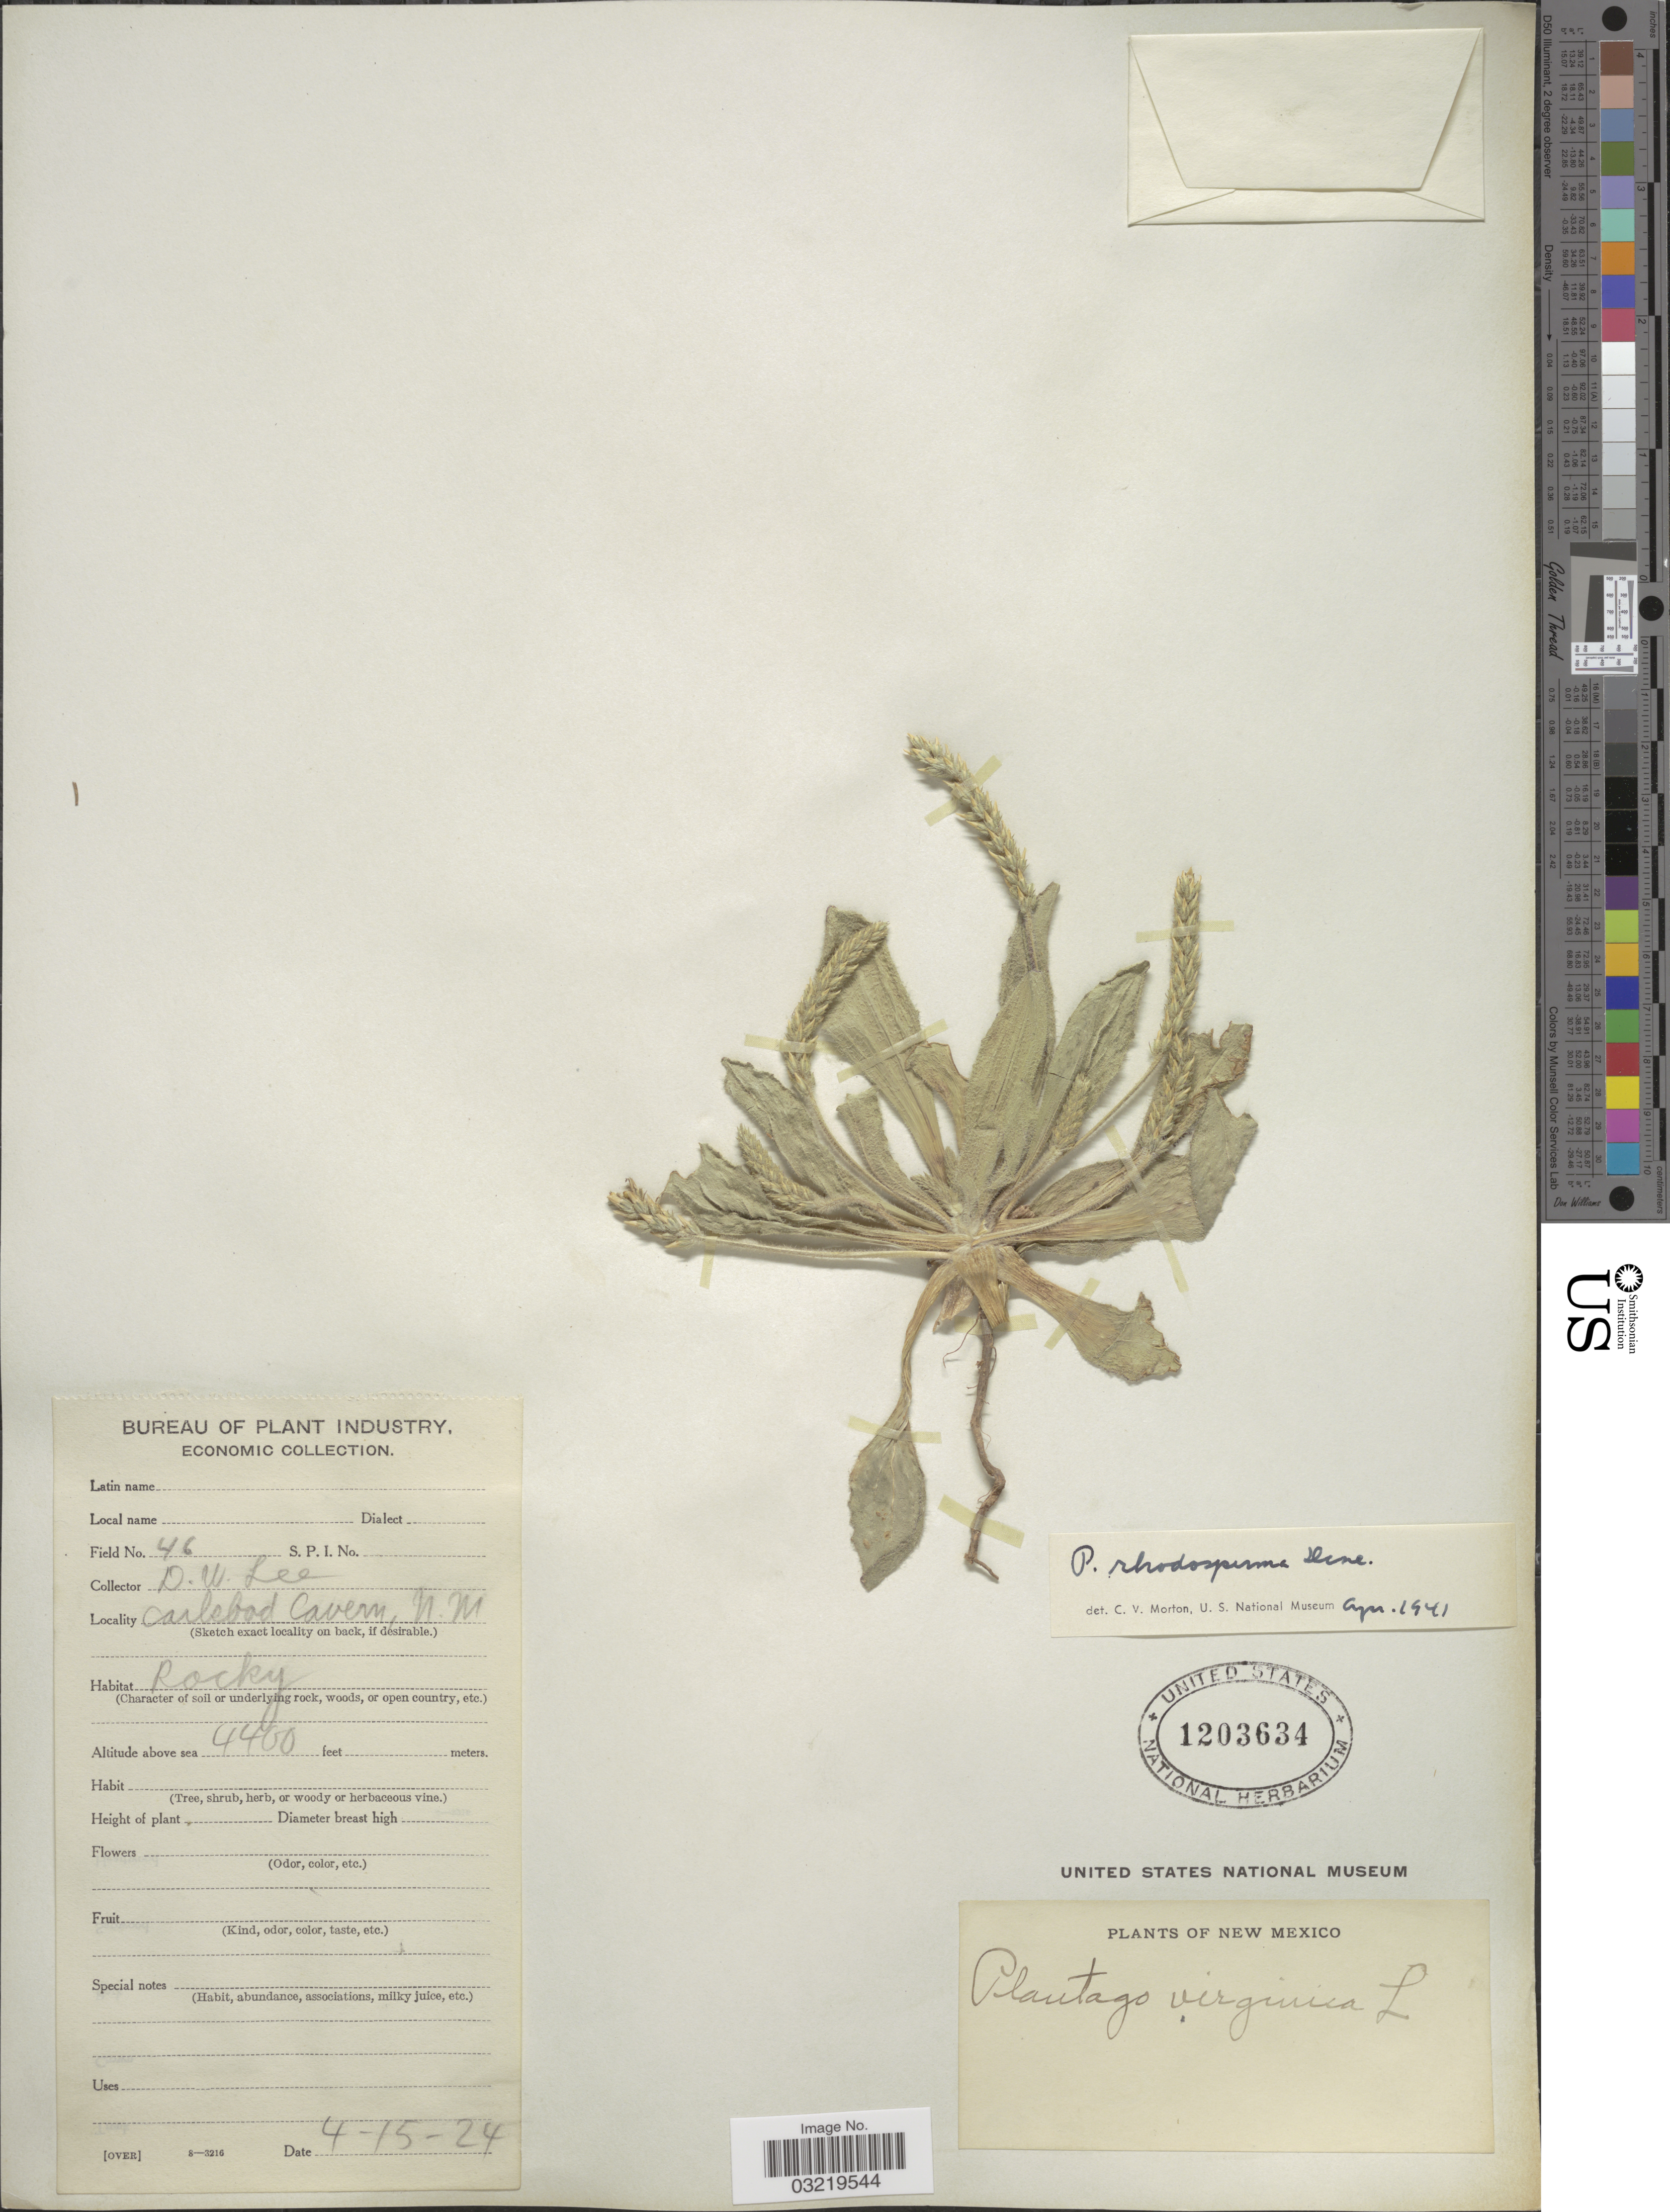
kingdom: Plantae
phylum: Tracheophyta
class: Magnoliopsida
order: Lamiales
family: Plantaginaceae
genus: Plantago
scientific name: Plantago rhodosperma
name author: Decne.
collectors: D. Lee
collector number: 46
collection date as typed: Transcribed d/m/y: 15/4/24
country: United States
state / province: New Mexico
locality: Carlebod Cavern.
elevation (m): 1341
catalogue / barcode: US 1203634